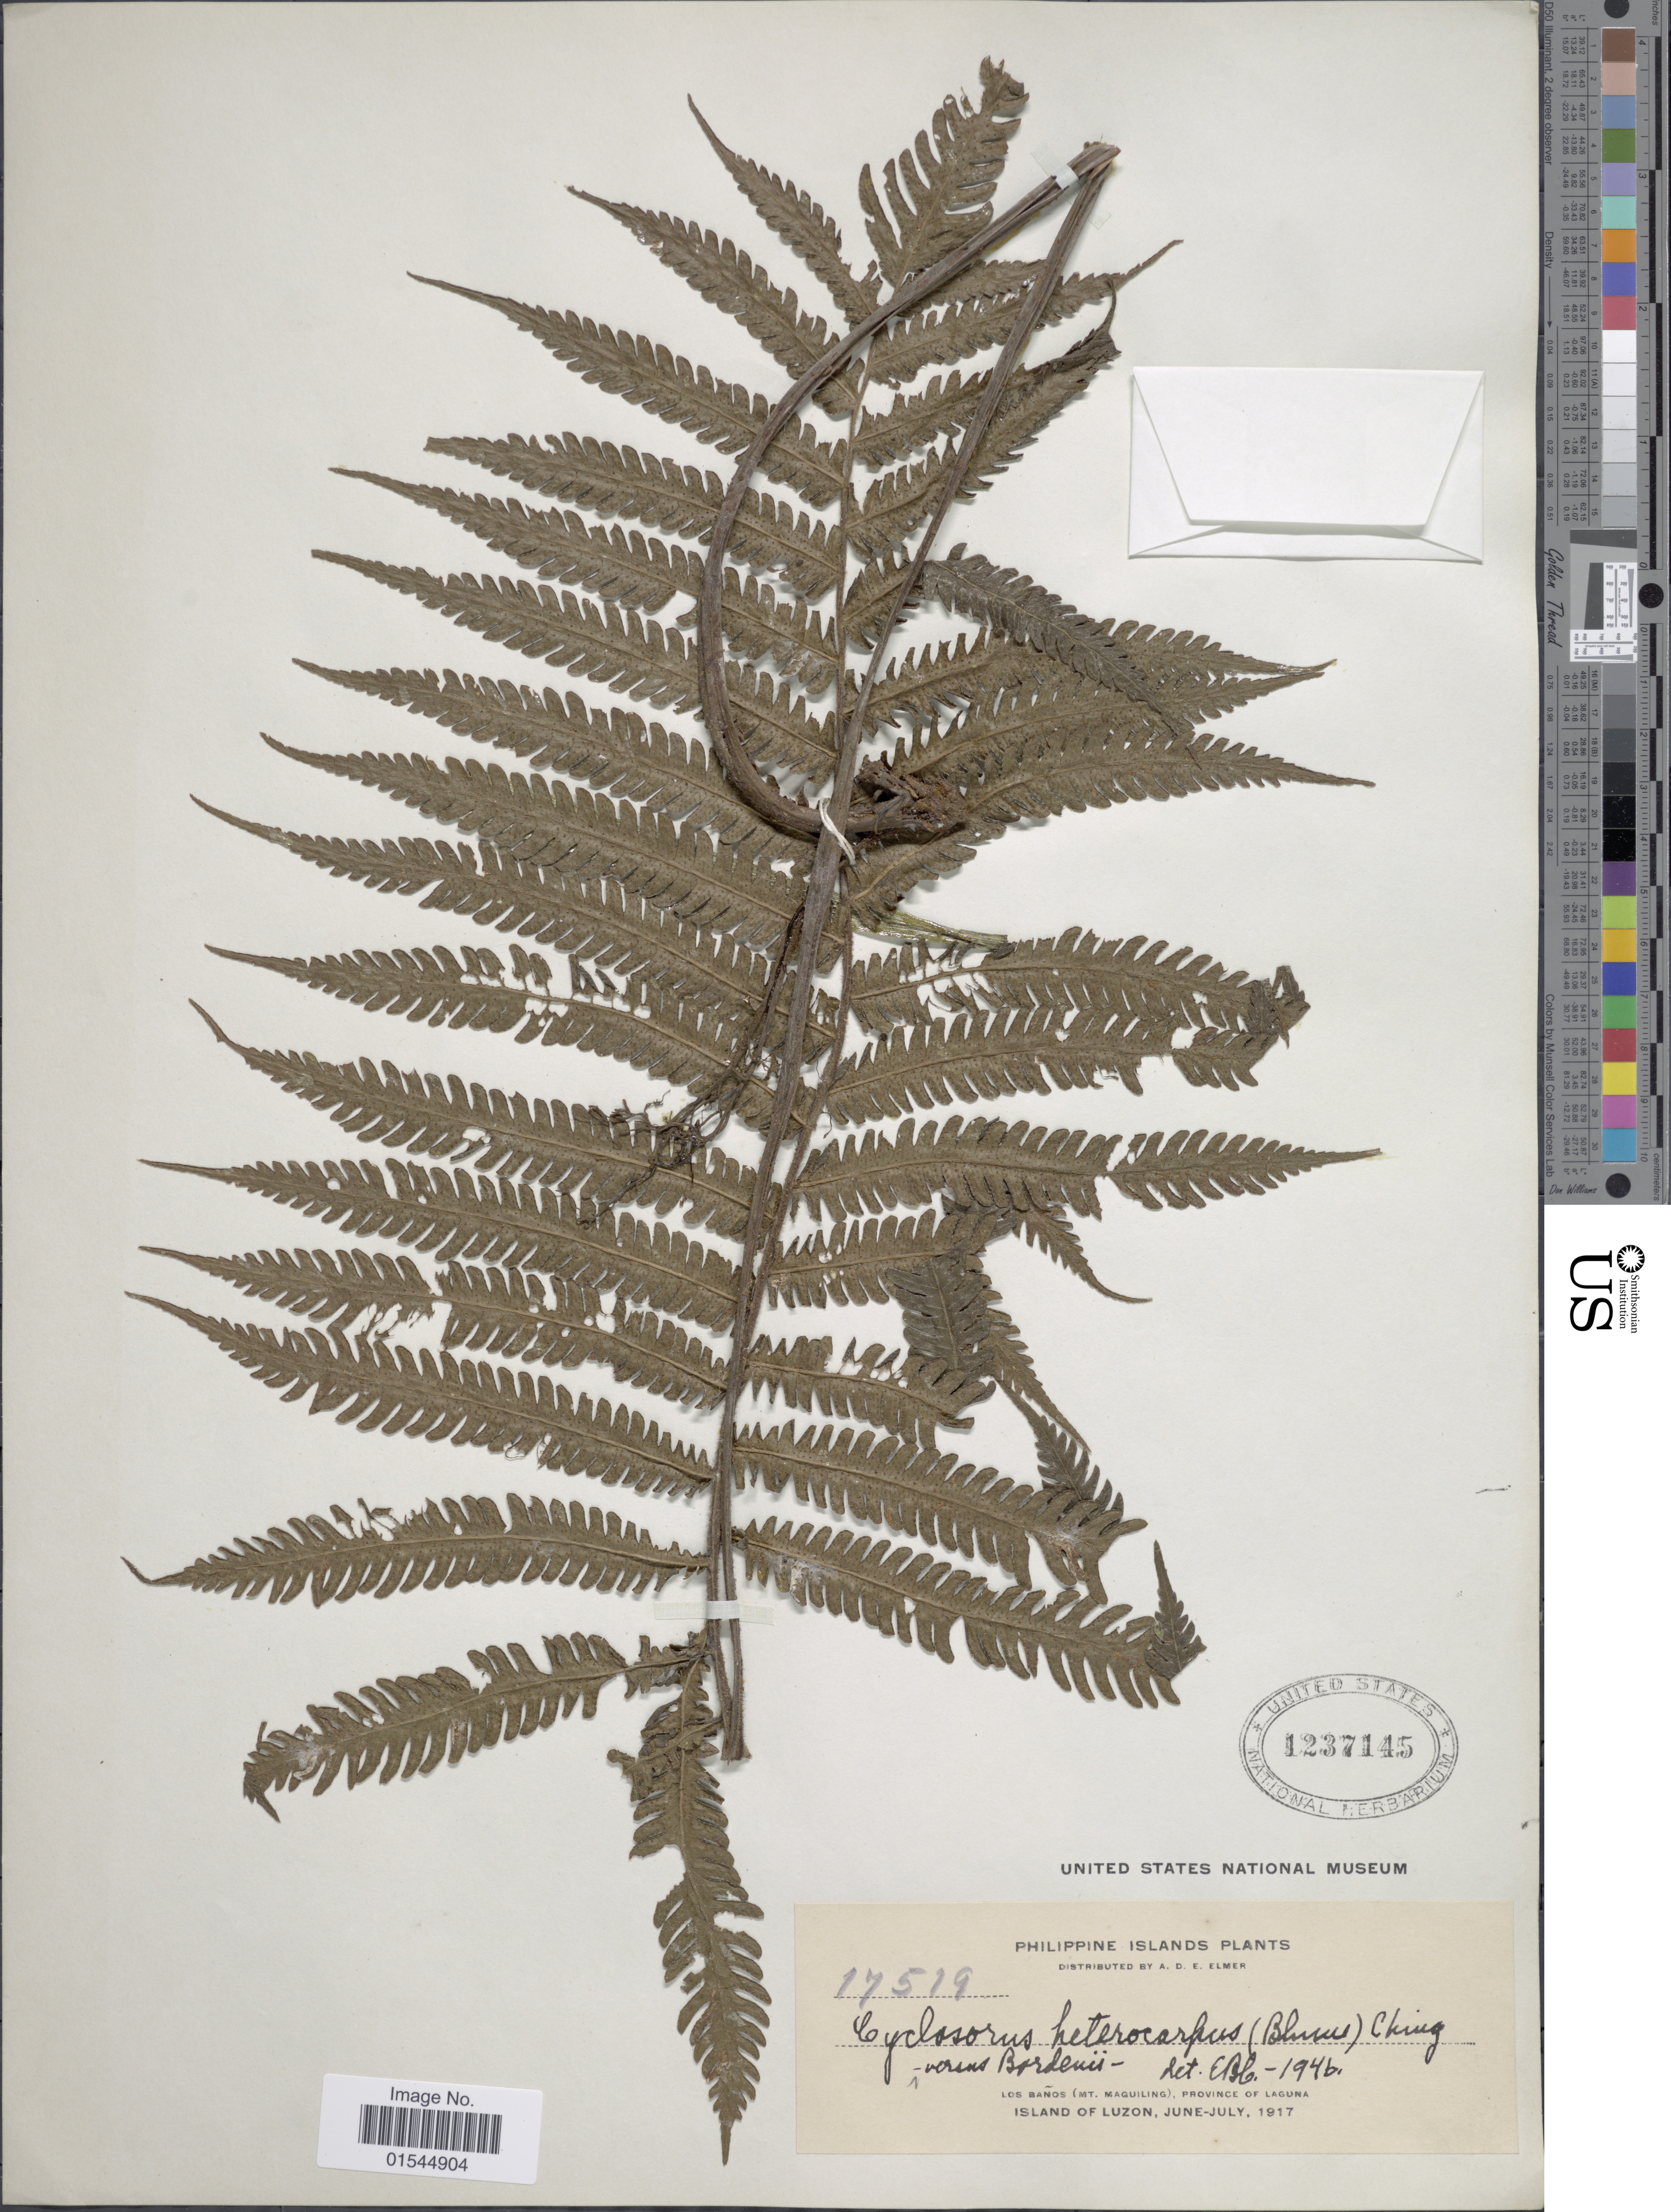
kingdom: Plantae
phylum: Tracheophyta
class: Polypodiopsida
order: Polypodiales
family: Thelypteridaceae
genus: Sphaerostephanos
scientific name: Sphaerostephanos heterocarpus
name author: (Blume) Holttum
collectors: A. D. E. Elmer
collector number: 17519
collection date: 1917-06/1917-07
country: Philippines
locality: Philippine Islands, Los Banos (Mt Maquiling), province of Laguna, Island of Luzon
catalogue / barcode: US 1237145